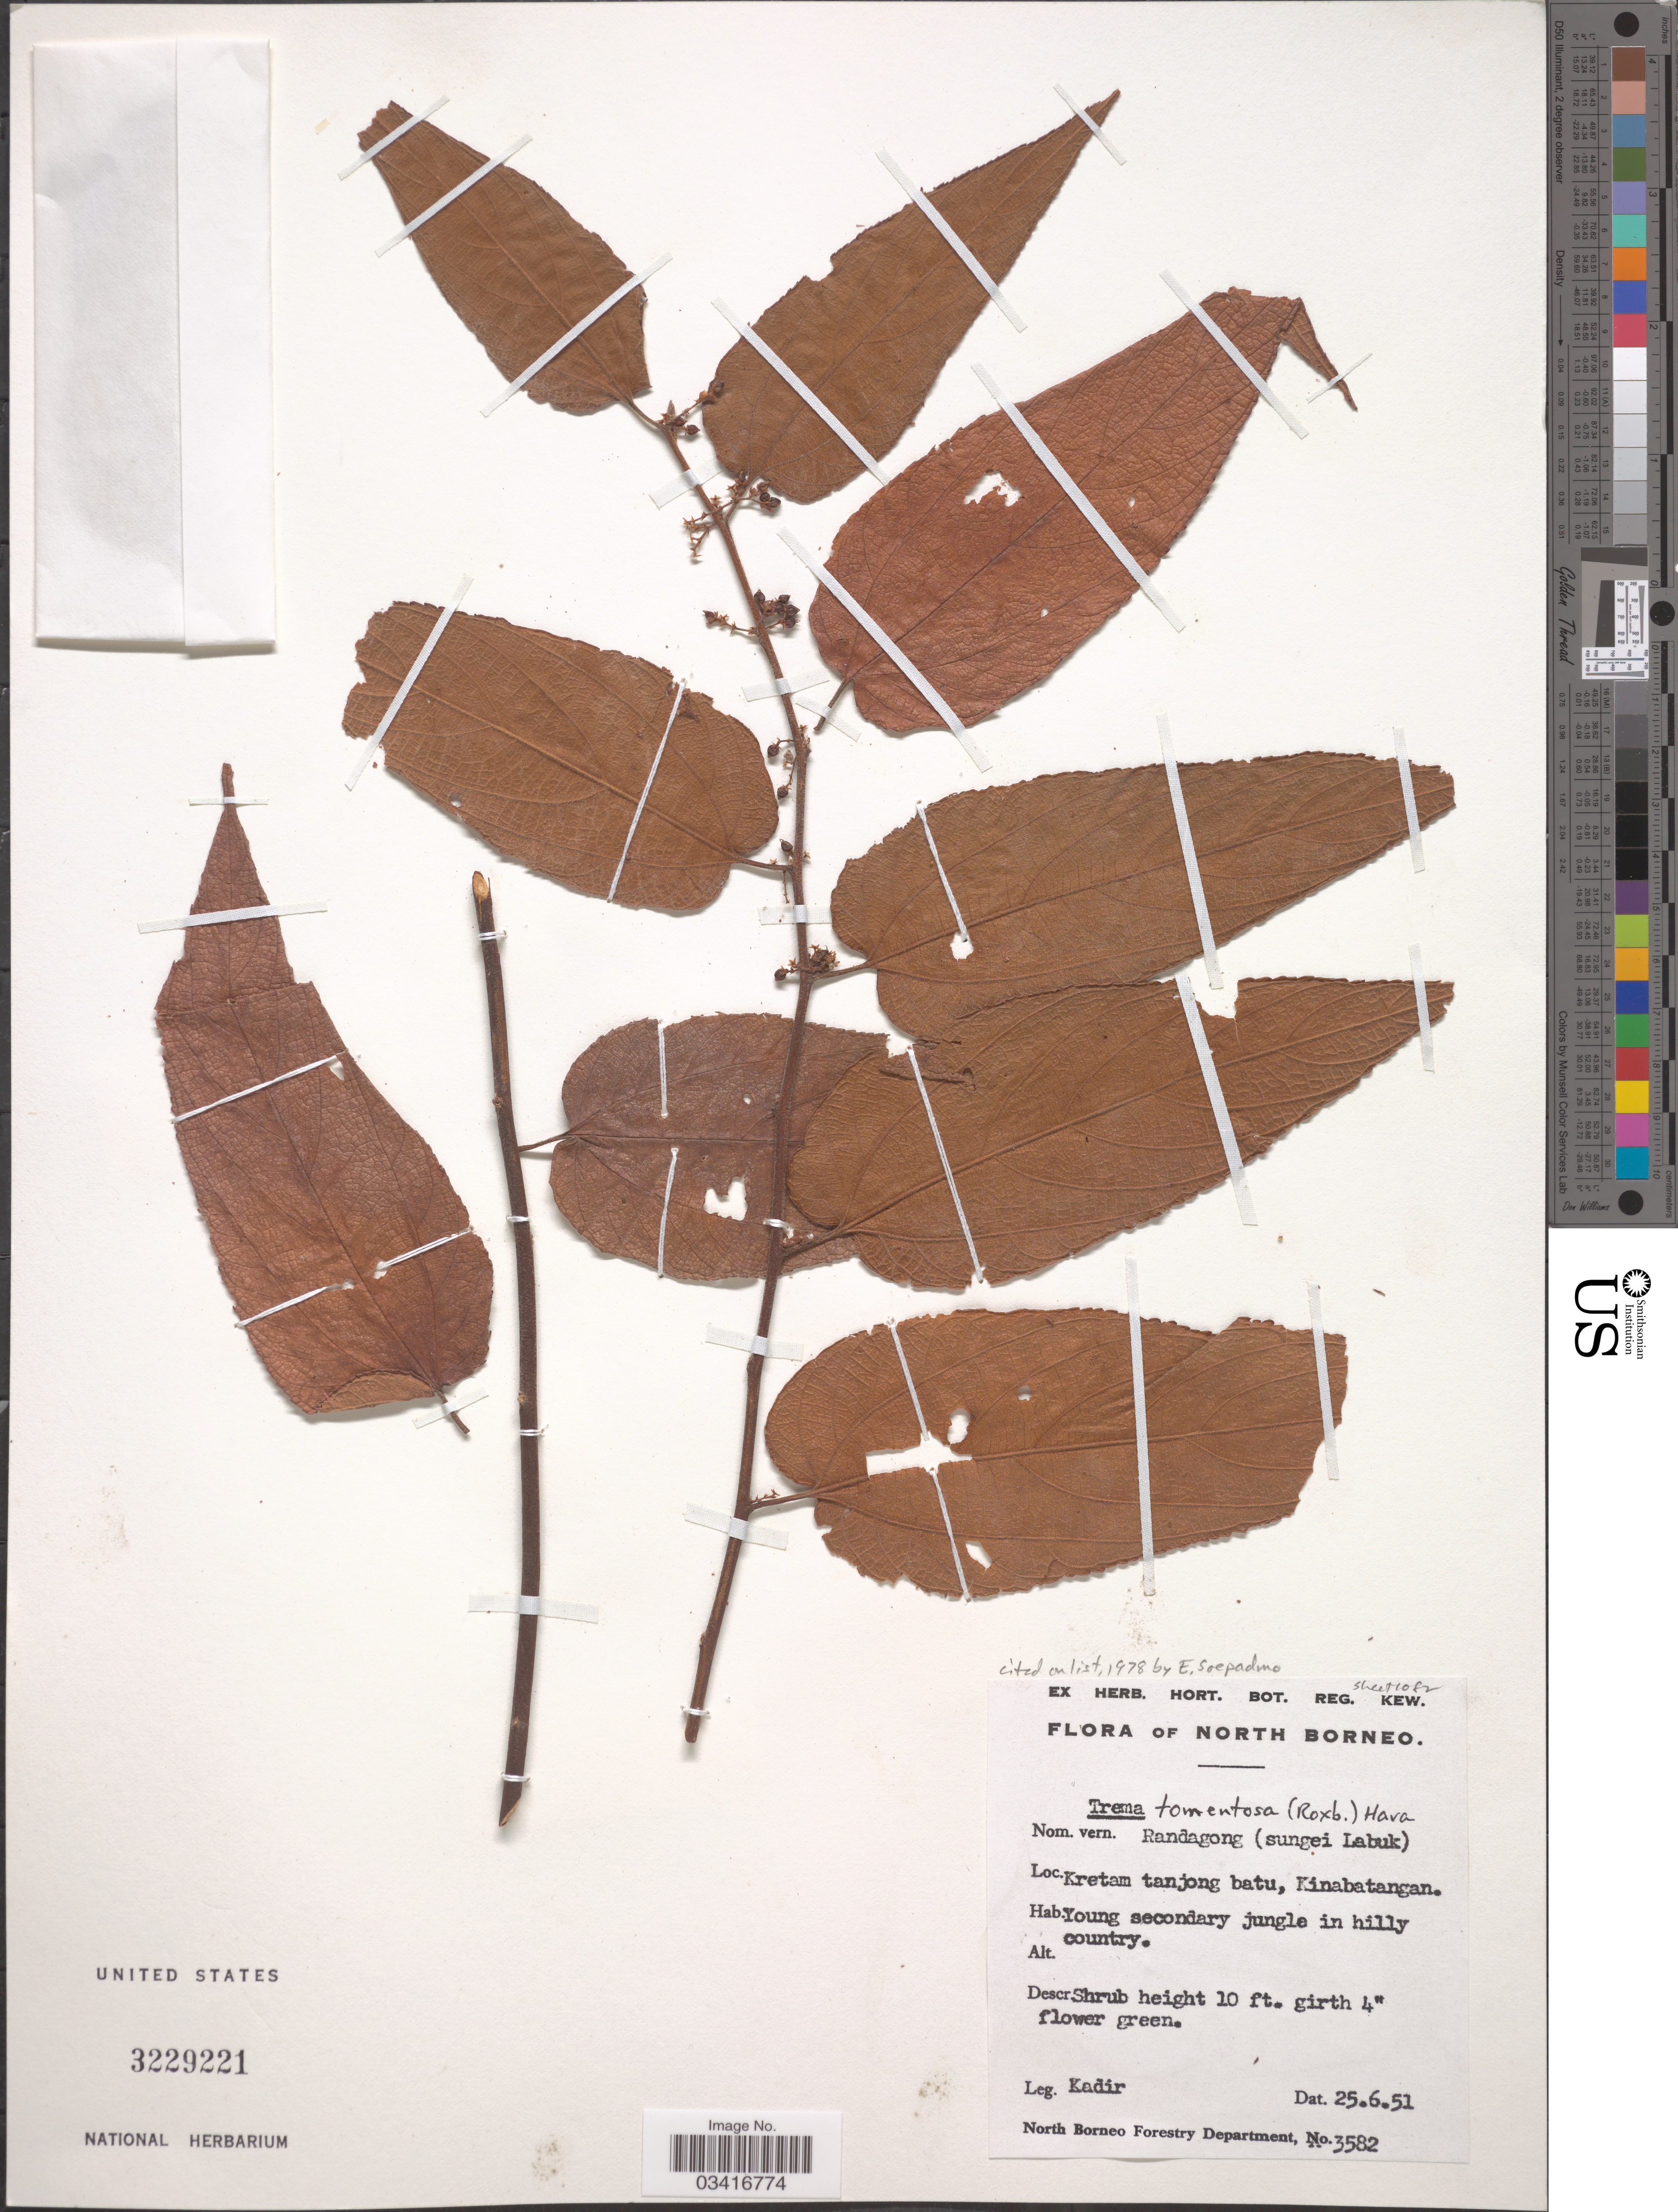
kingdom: Plantae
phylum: Tracheophyta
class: Magnoliopsida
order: Rosales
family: Cannabaceae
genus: Trema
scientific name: Trema tomentosum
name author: (Roxb.) Y. Hara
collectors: -. Kadir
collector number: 3582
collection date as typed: Transcribed d/m/y: 25/6/51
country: Malaysia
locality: North Borneo. Kretam tanjong batu, Kinabatangan. Young secondary jungle in hilly country.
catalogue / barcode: US 3229221